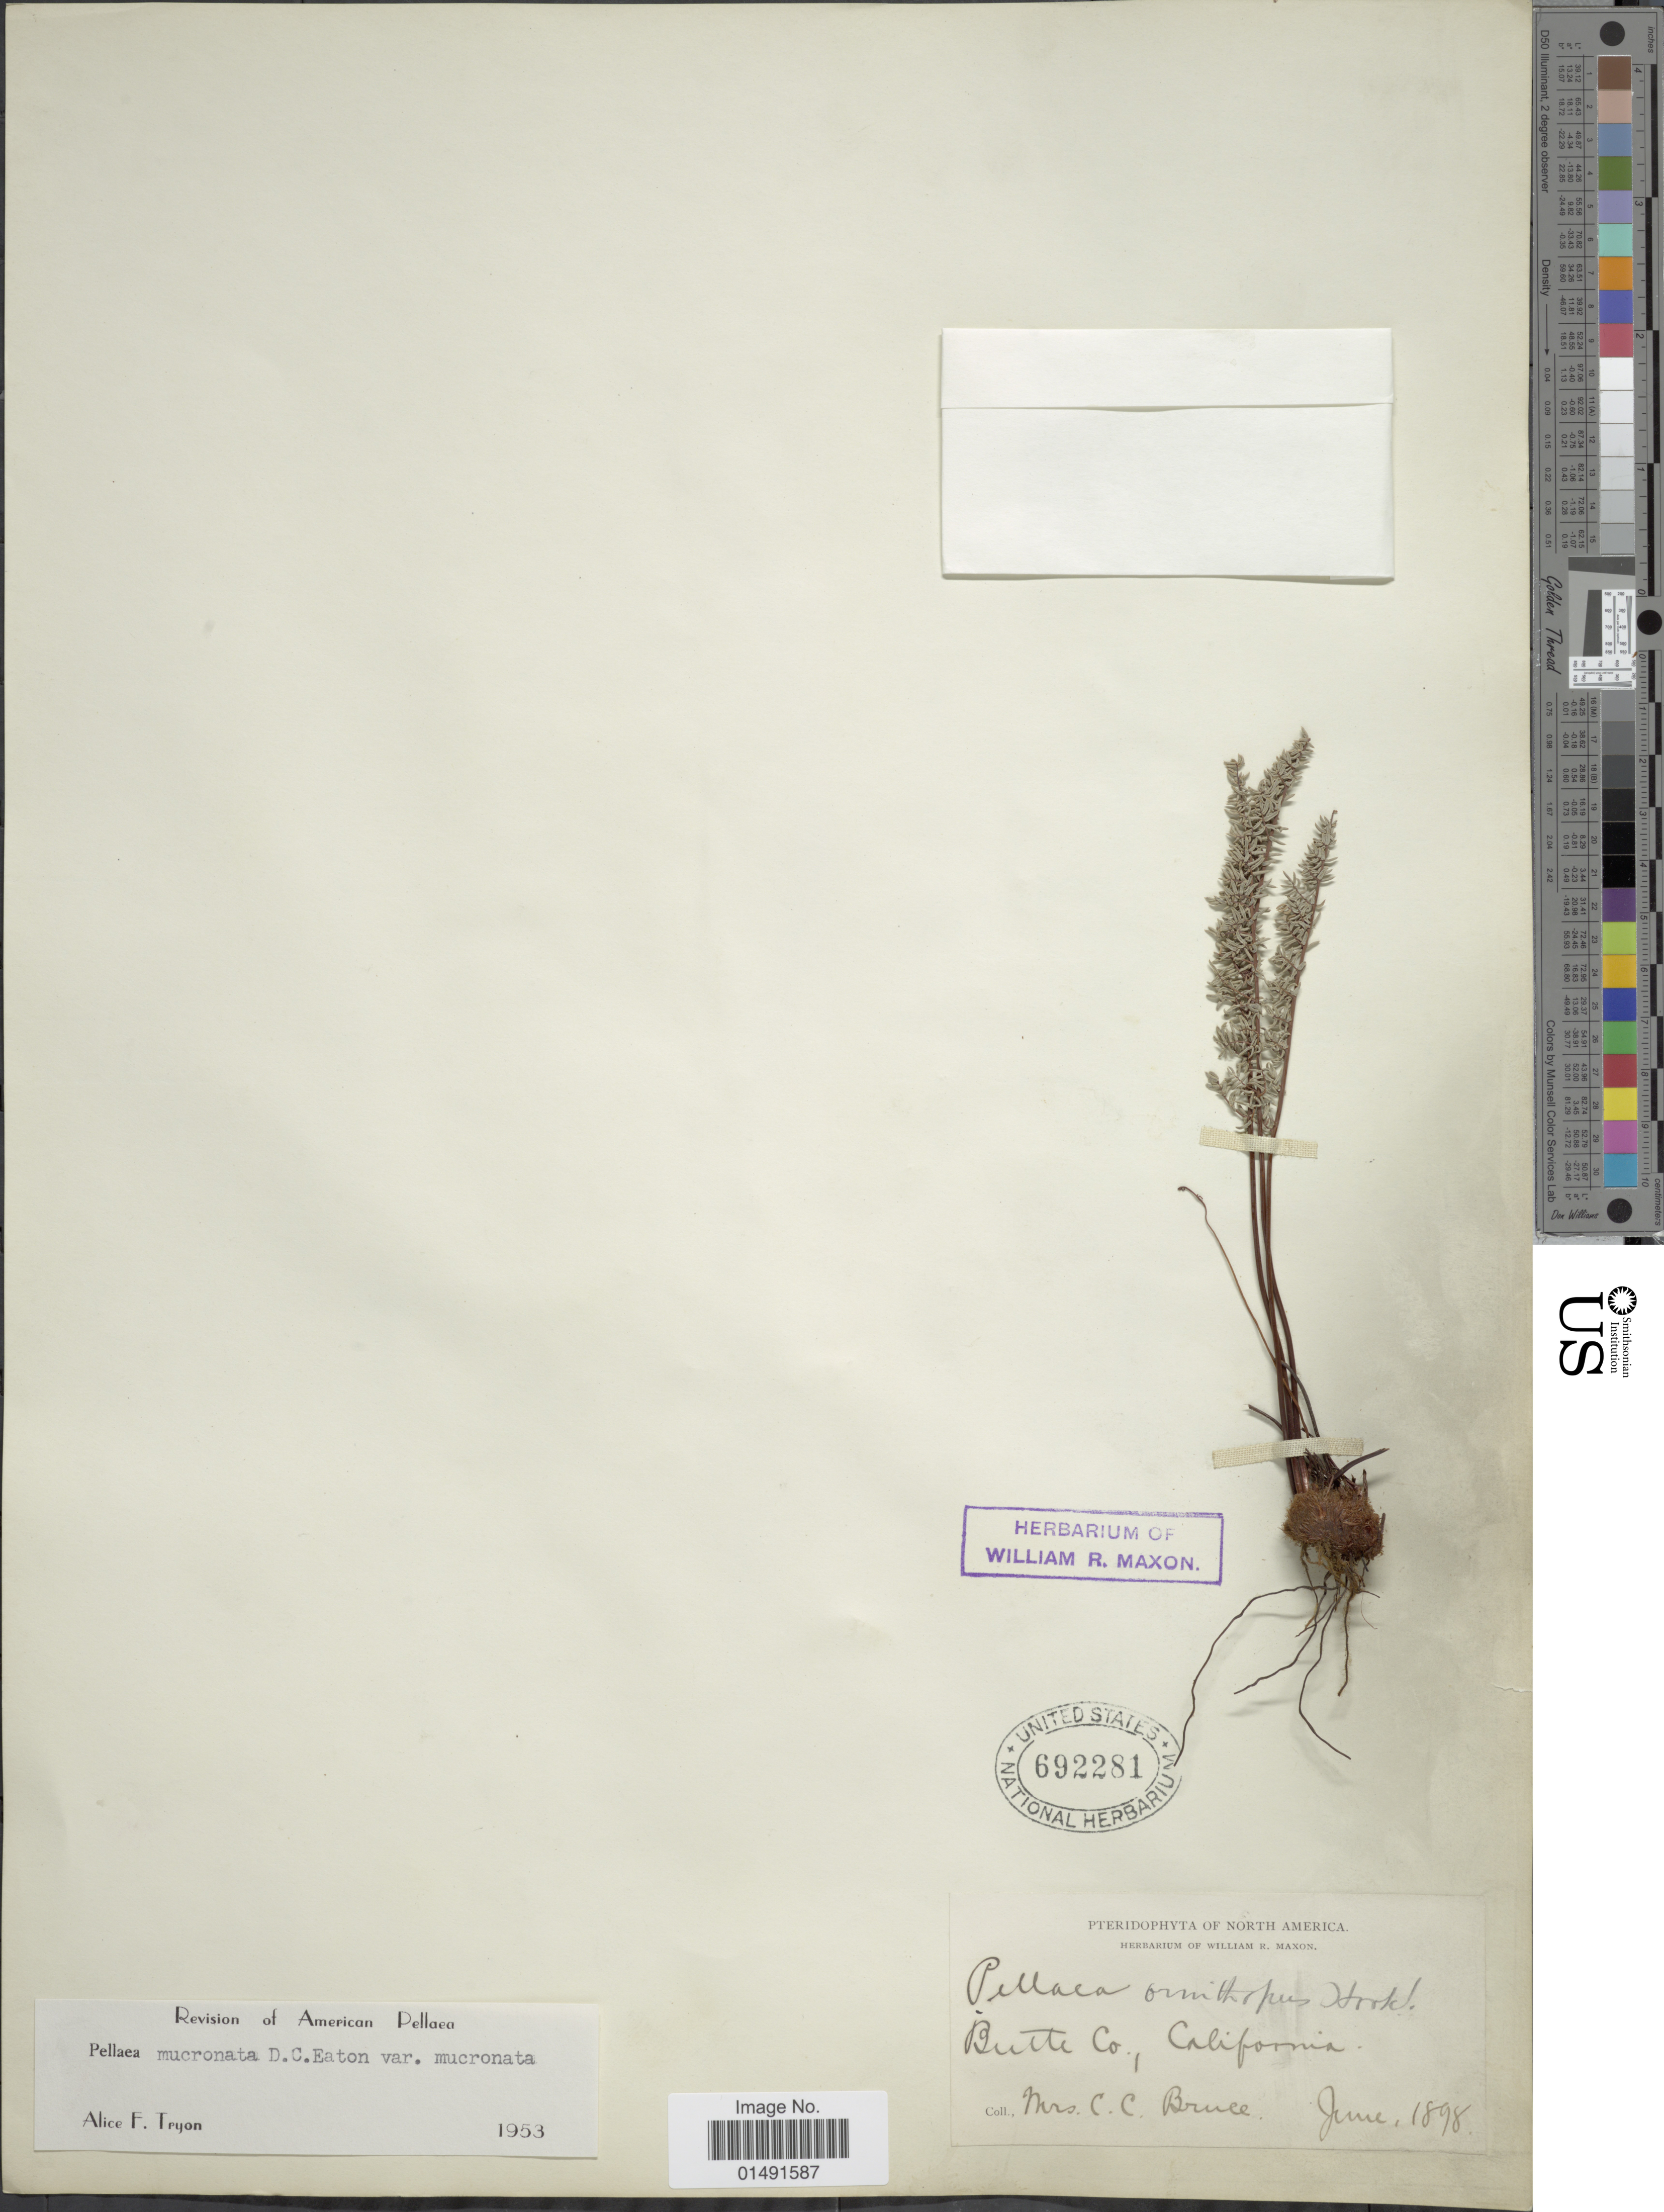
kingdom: Plantae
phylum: Tracheophyta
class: Polypodiopsida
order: Polypodiales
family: Pteridaceae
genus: Pellaea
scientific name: Pellaea mucronata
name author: (D.C. Eaton) D.C. Eaton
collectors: C. Bruce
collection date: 1898-06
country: United States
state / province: California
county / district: Butte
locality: Butte Co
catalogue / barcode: US 692281